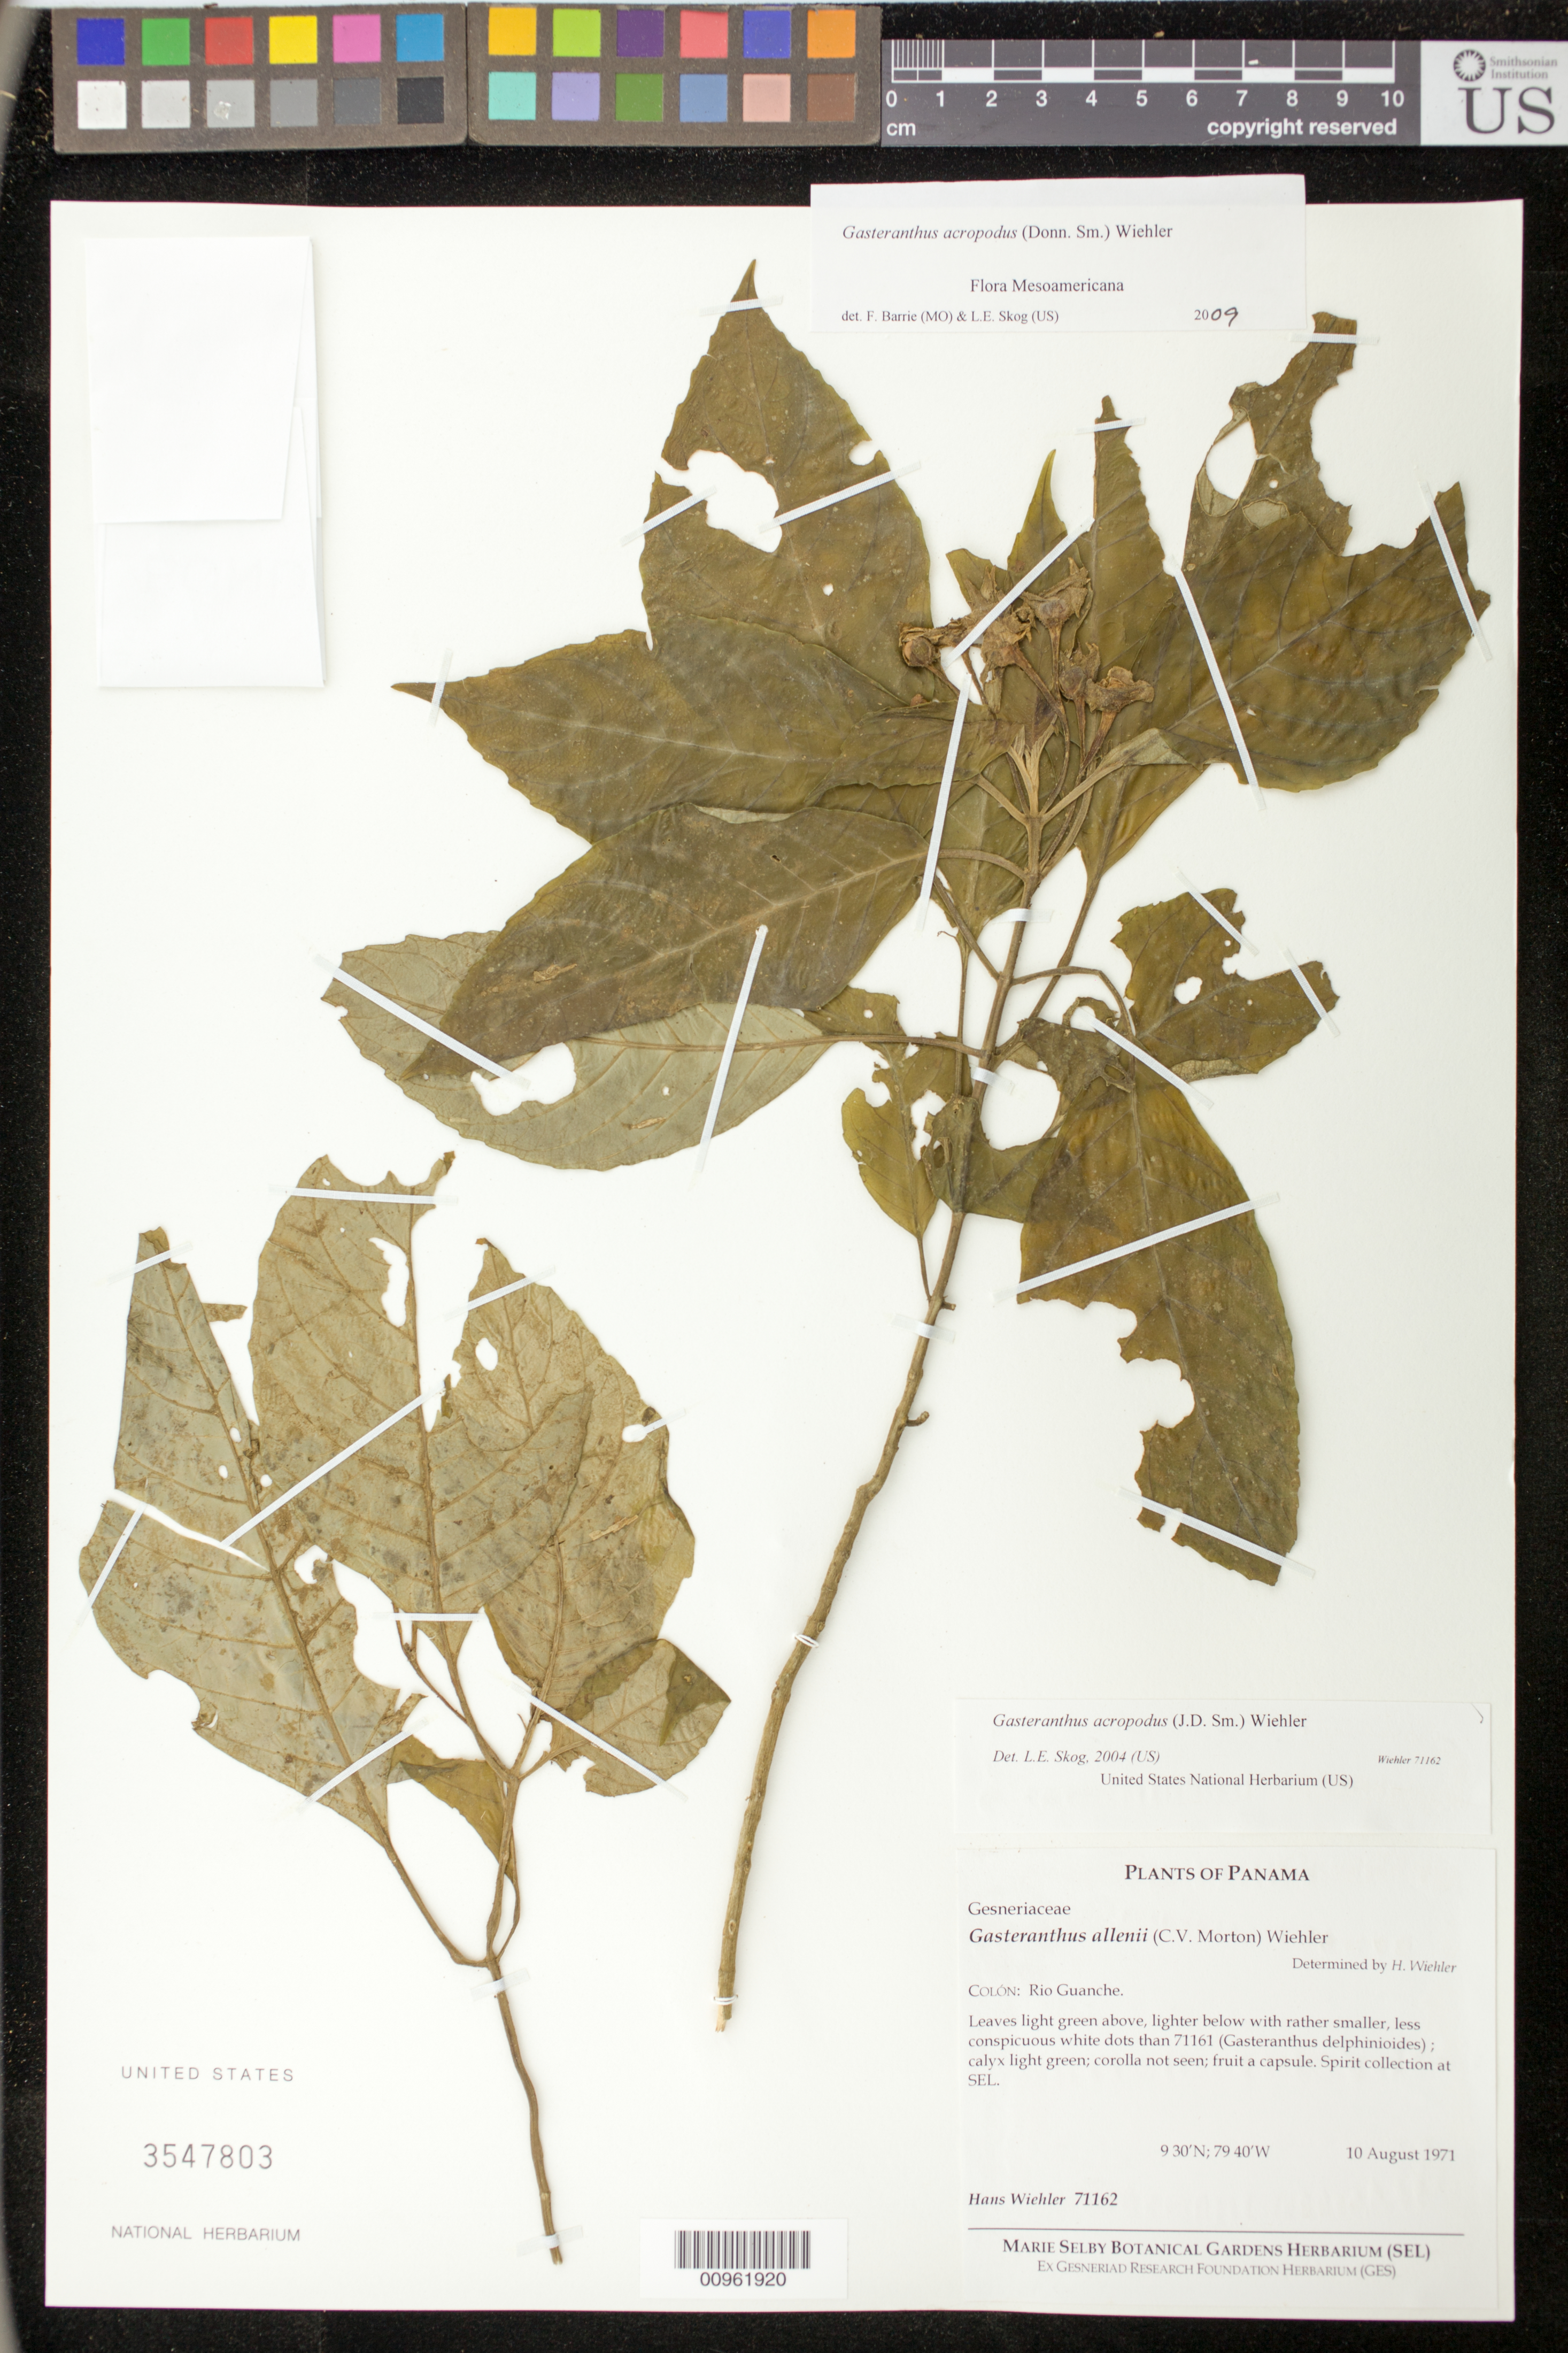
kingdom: Plantae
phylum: Tracheophyta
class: Magnoliopsida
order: Lamiales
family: Gesneriaceae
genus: Gasteranthus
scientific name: Gasteranthus acropodus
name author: (Donn. Sm.) Wiehler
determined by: Skog, Laurence E.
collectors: H. J. Wiehler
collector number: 71162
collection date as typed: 10 Aug 1971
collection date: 1971-08-10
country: Panama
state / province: Colón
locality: Colón: Rio Guanche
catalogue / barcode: US 3547803